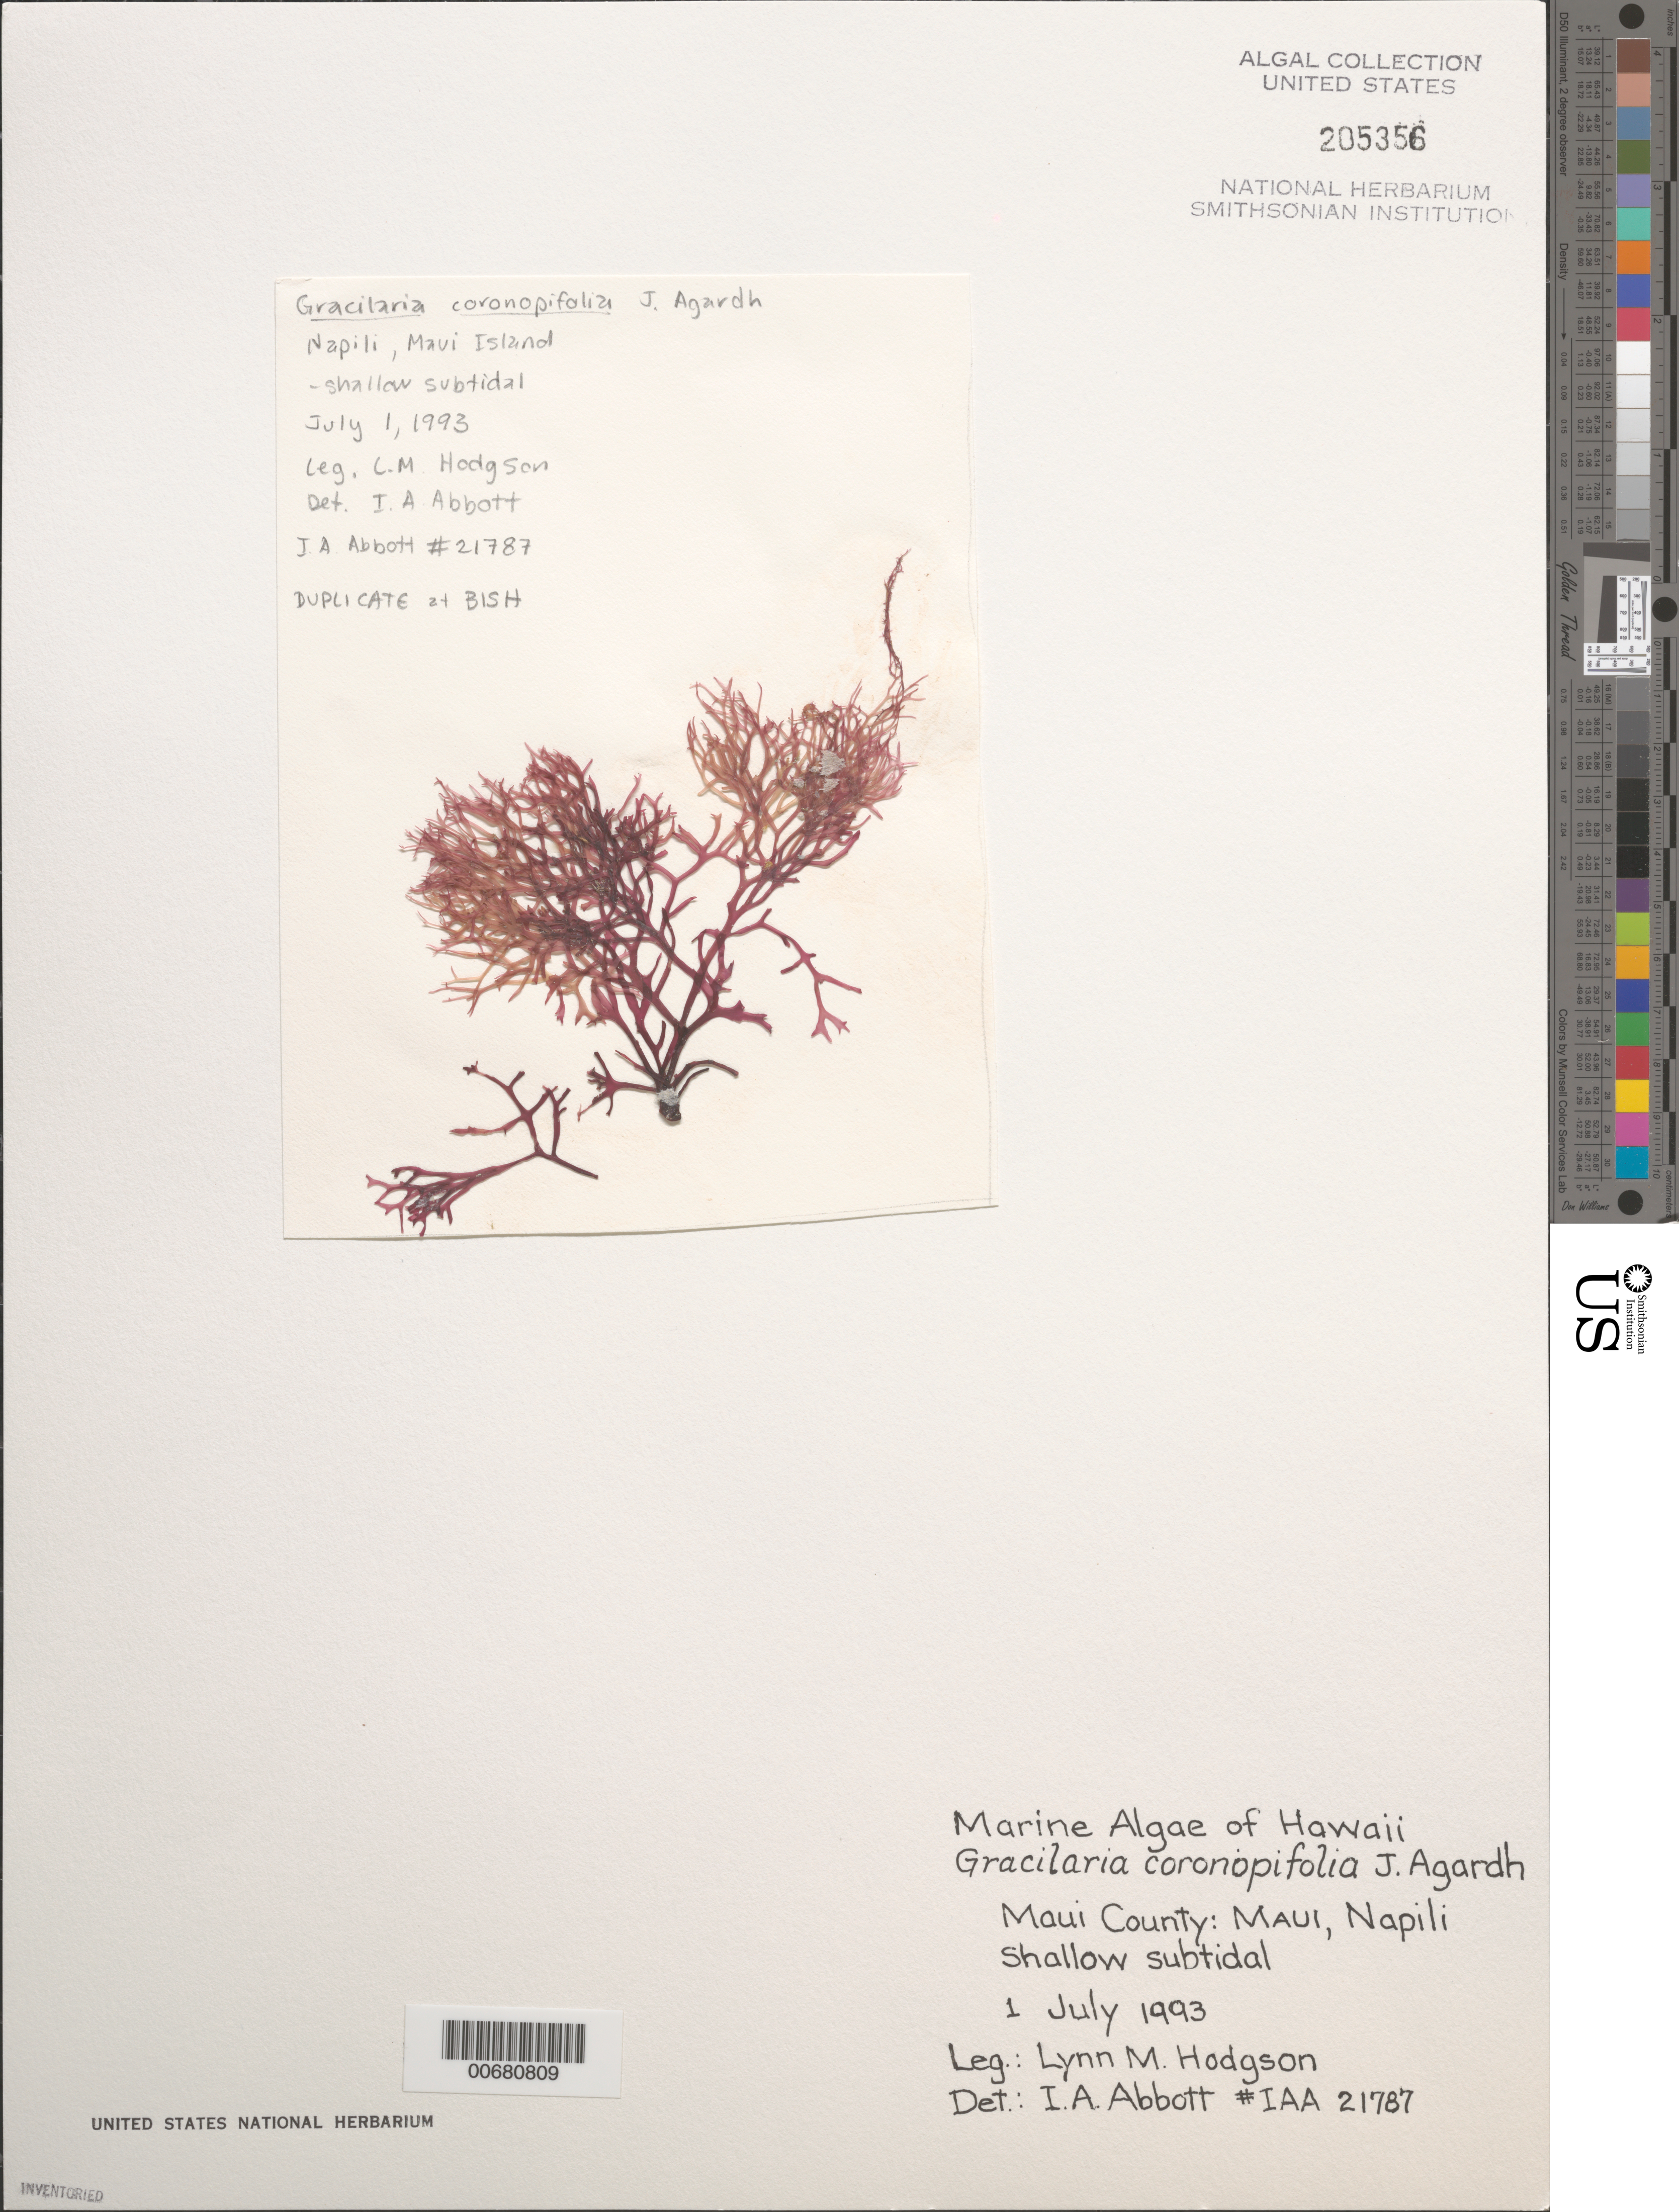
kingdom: Plantae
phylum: Rhodophyta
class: Florideophyceae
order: Gracilariales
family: Gracilariaceae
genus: Gracilaria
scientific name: Gracilaria coronopifolia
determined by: Abbott, Isabella A.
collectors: L. M. Hodgson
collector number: IAA 21787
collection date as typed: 01 Jul 1993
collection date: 1993-07-01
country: United States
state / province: Hawaii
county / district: Maui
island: Maui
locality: Napili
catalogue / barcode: US 205356